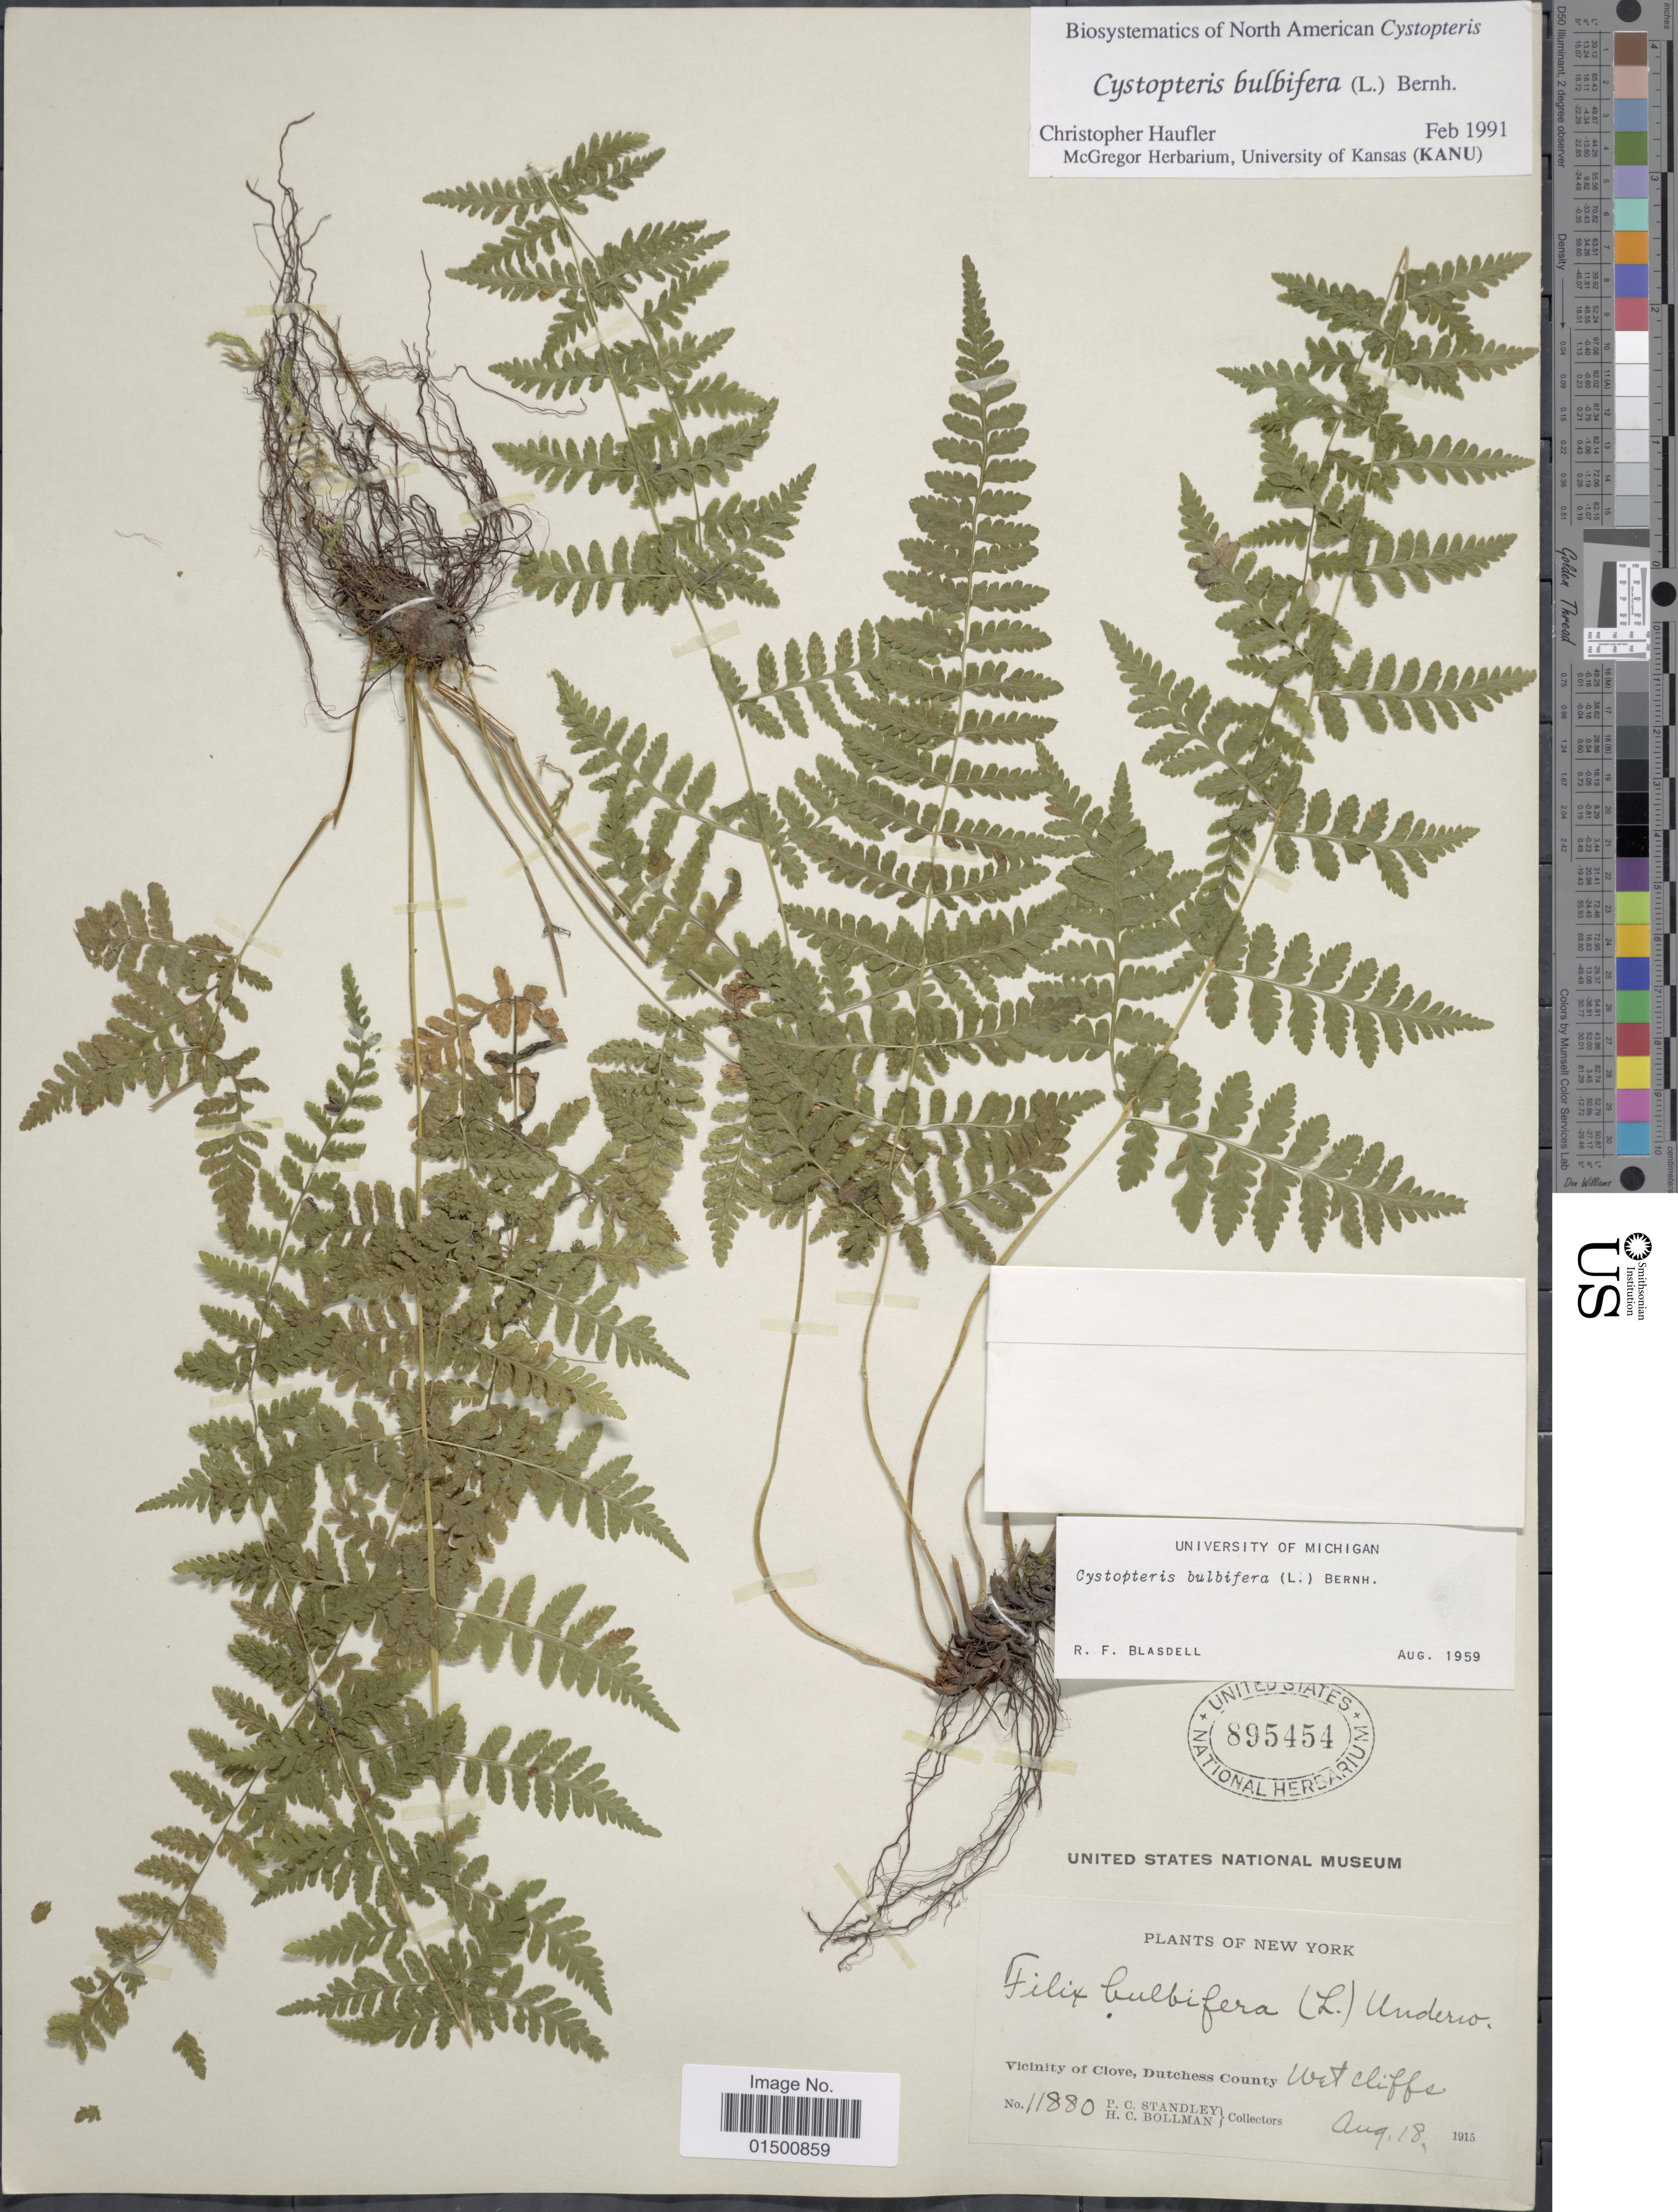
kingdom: Plantae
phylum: Tracheophyta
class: Polypodiopsida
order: Polypodiales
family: Cystopteridaceae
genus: Cystopteris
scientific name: Cystopteris bulbifera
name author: (L.) Bernh.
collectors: P. C. Standley & H. C. Bollman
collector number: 11880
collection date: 1915-08-18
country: United States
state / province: New York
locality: Vicinity of Clove, Dutchess County, Wet Cliffs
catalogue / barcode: US 895454